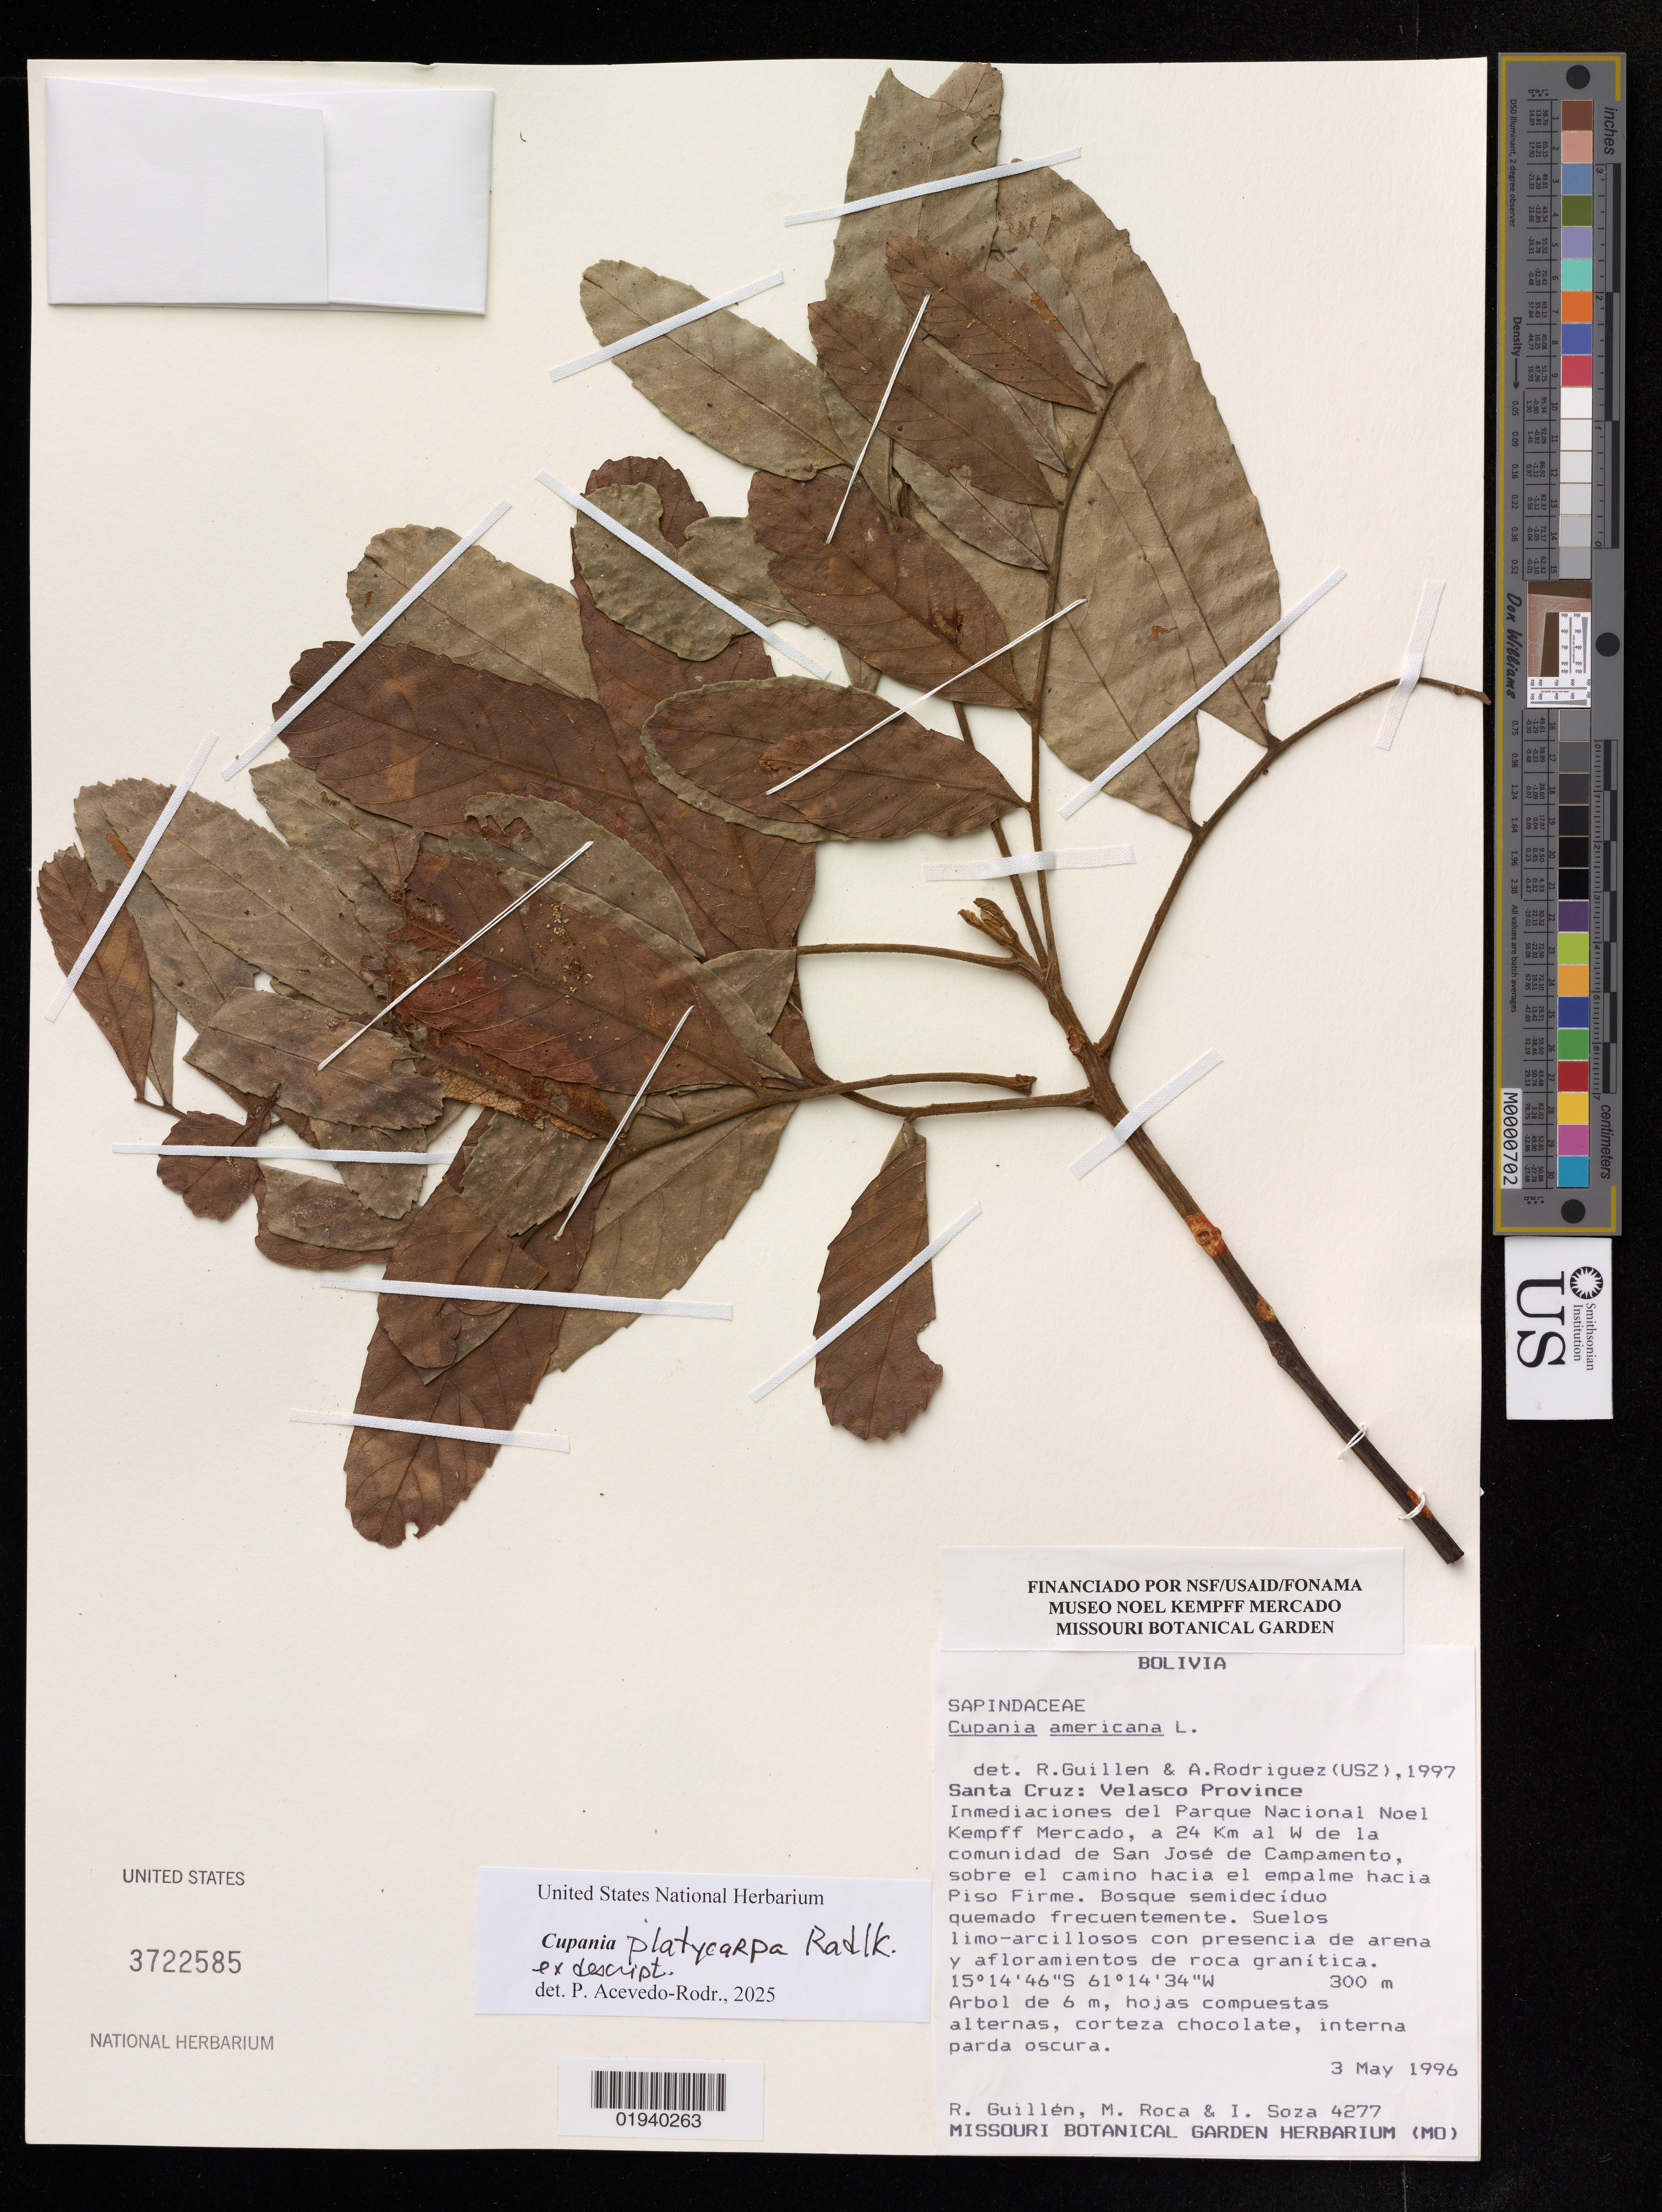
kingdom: Plantae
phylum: Tracheophyta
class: Magnoliopsida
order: Sapindales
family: Sapindaceae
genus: Cupania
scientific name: Cupania platycarpa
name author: Radlk.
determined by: Acevedo-Rodriguez, P., (US), Smithsonian Institution - National Museum of Natural History (UNITED STATES)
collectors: R. Guillen, M. Roca & I. Soza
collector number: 4277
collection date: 1996-05-03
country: Bolivia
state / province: Santa Cruz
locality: Velasco Province. Inmediaciones del Parque Nacional Noel Kempff Mercado, a 24 km al W de la comunidad de San José de Campamento, sobre el camino hacia el empalme hacia Piso Firme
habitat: Bosque semidecíduo quemado frecuentements. Suelos limo-arcillosos con presencia de arena y afloramientos de roca granítica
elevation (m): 300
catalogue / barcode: US 3722585